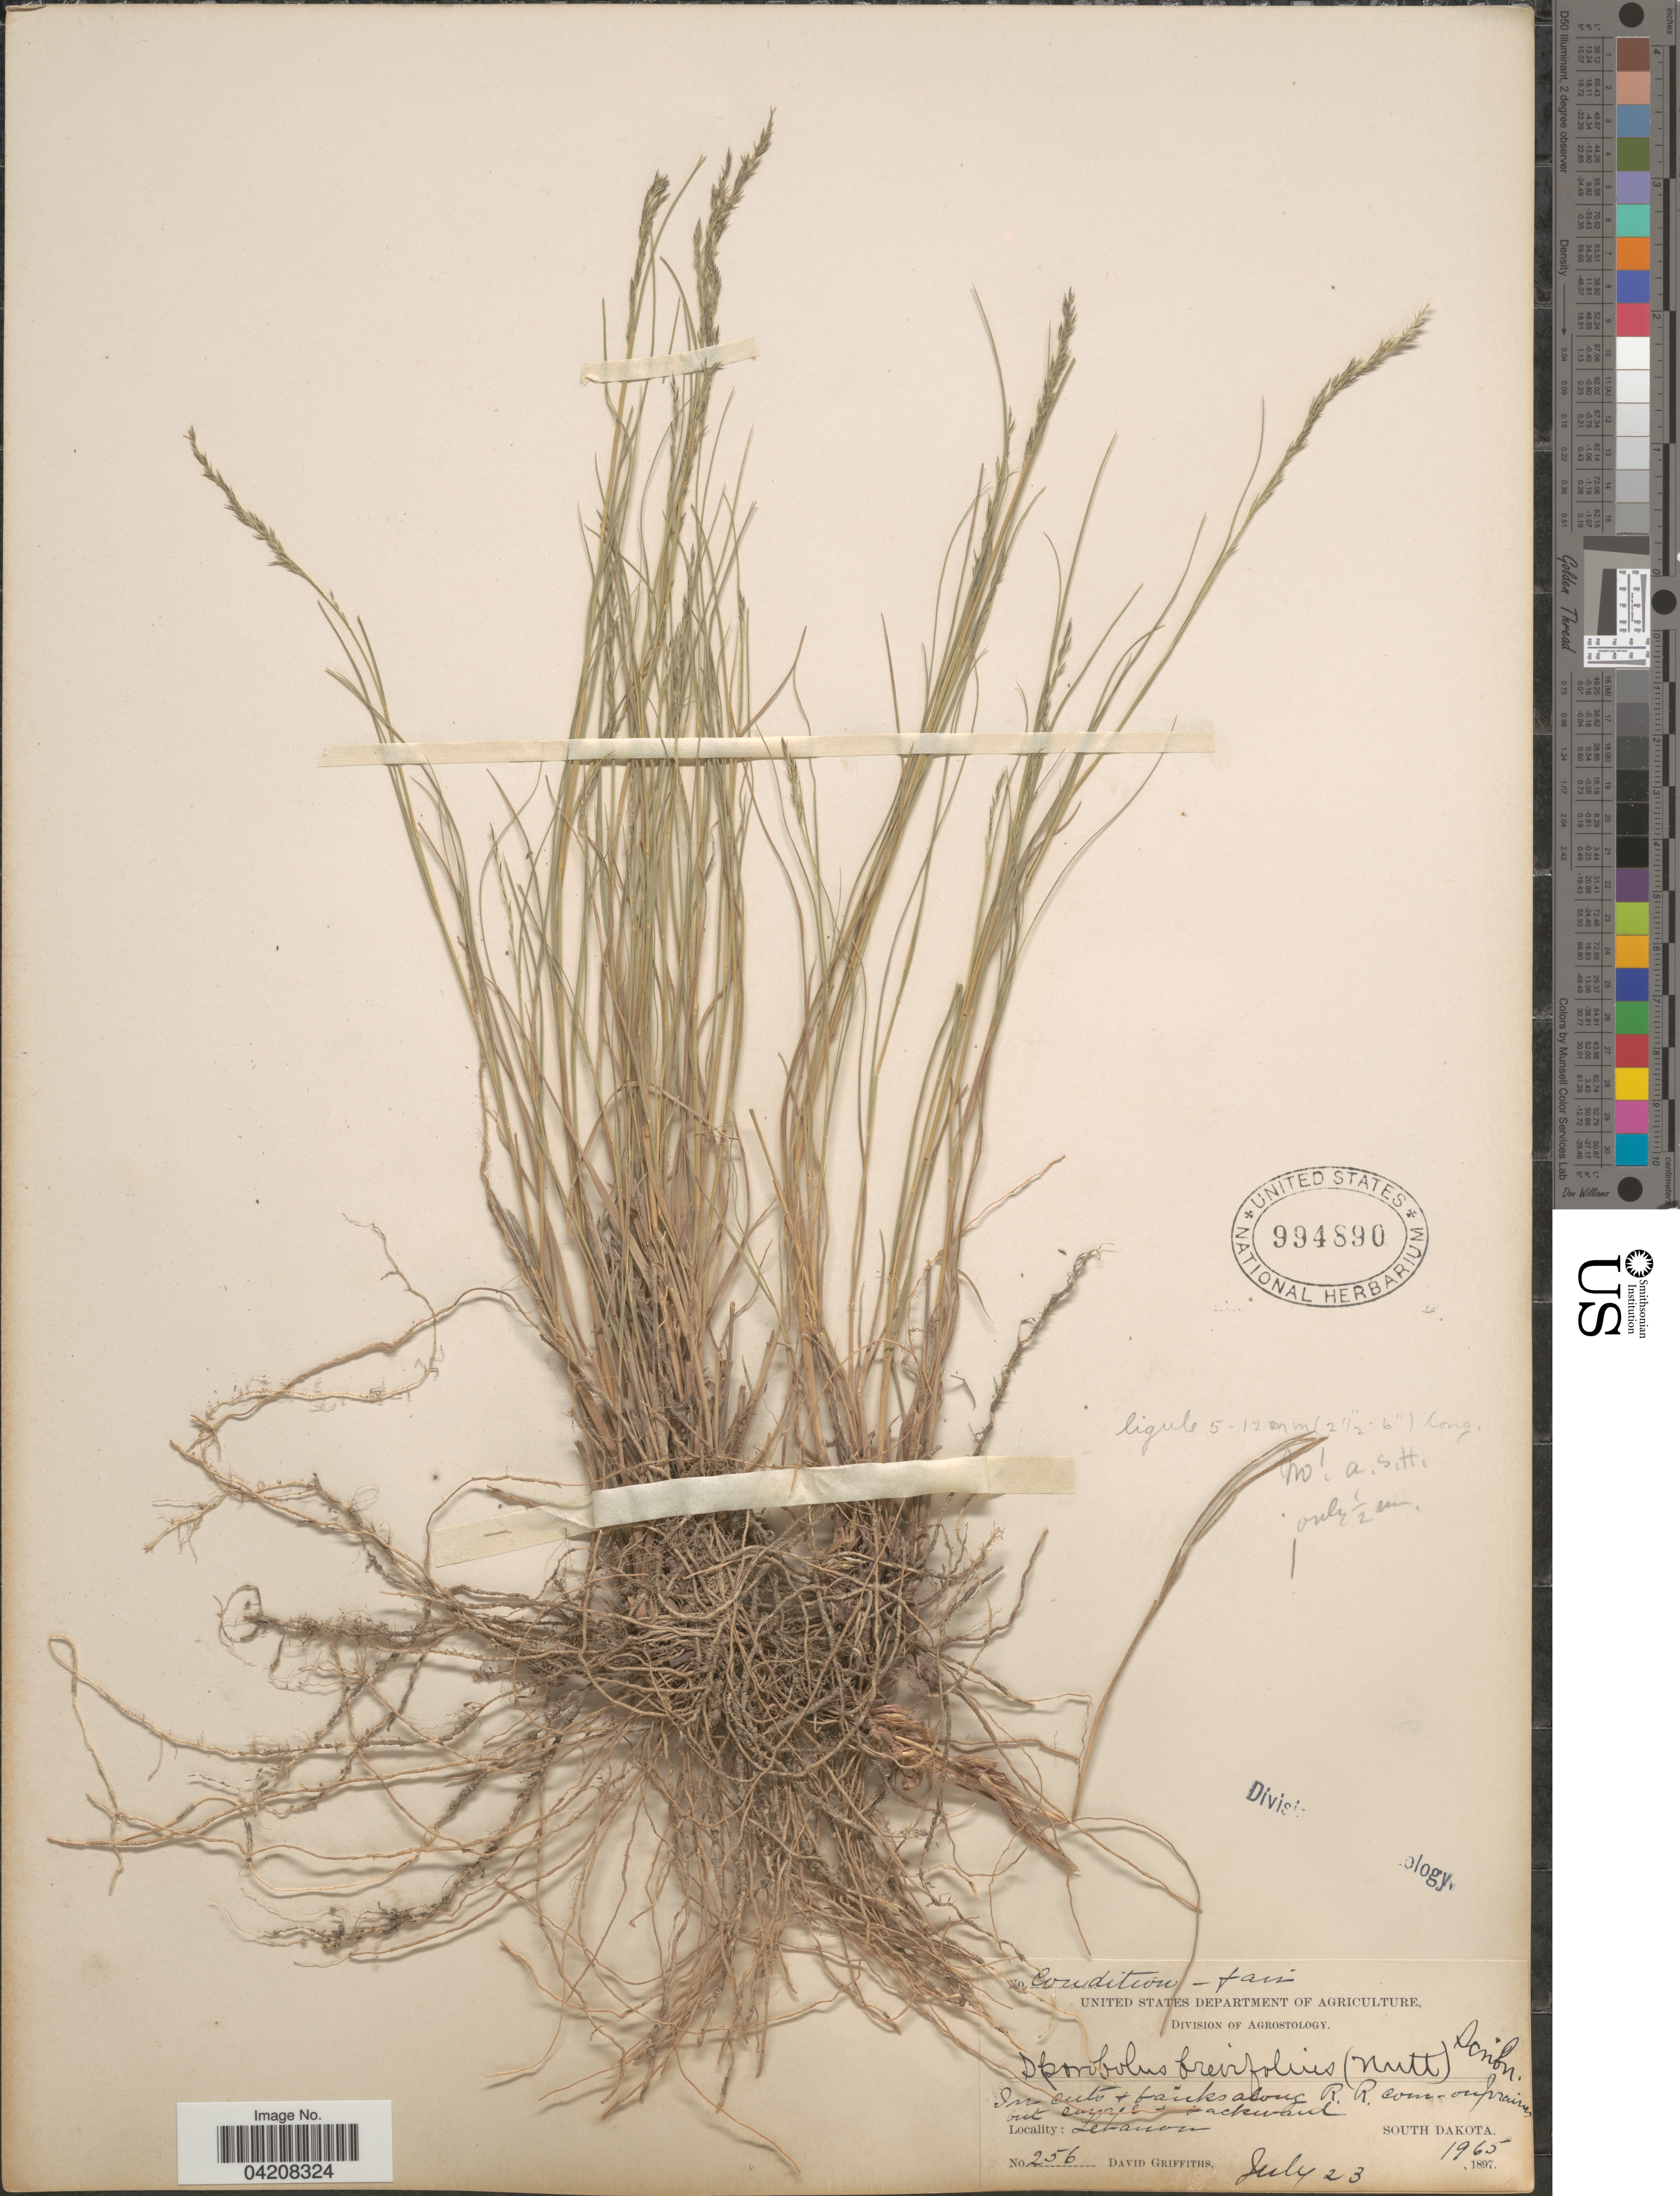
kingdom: Plantae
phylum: Tracheophyta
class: Liliopsida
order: Poales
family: Poaceae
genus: Muhlenbergia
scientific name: Muhlenbergia cuspidata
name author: (Torr. ex Hook.) Rydb.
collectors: D. Griffiths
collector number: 256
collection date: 1965-07-23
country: United States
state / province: South Dakota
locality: Lebanon.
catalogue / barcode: US 994890